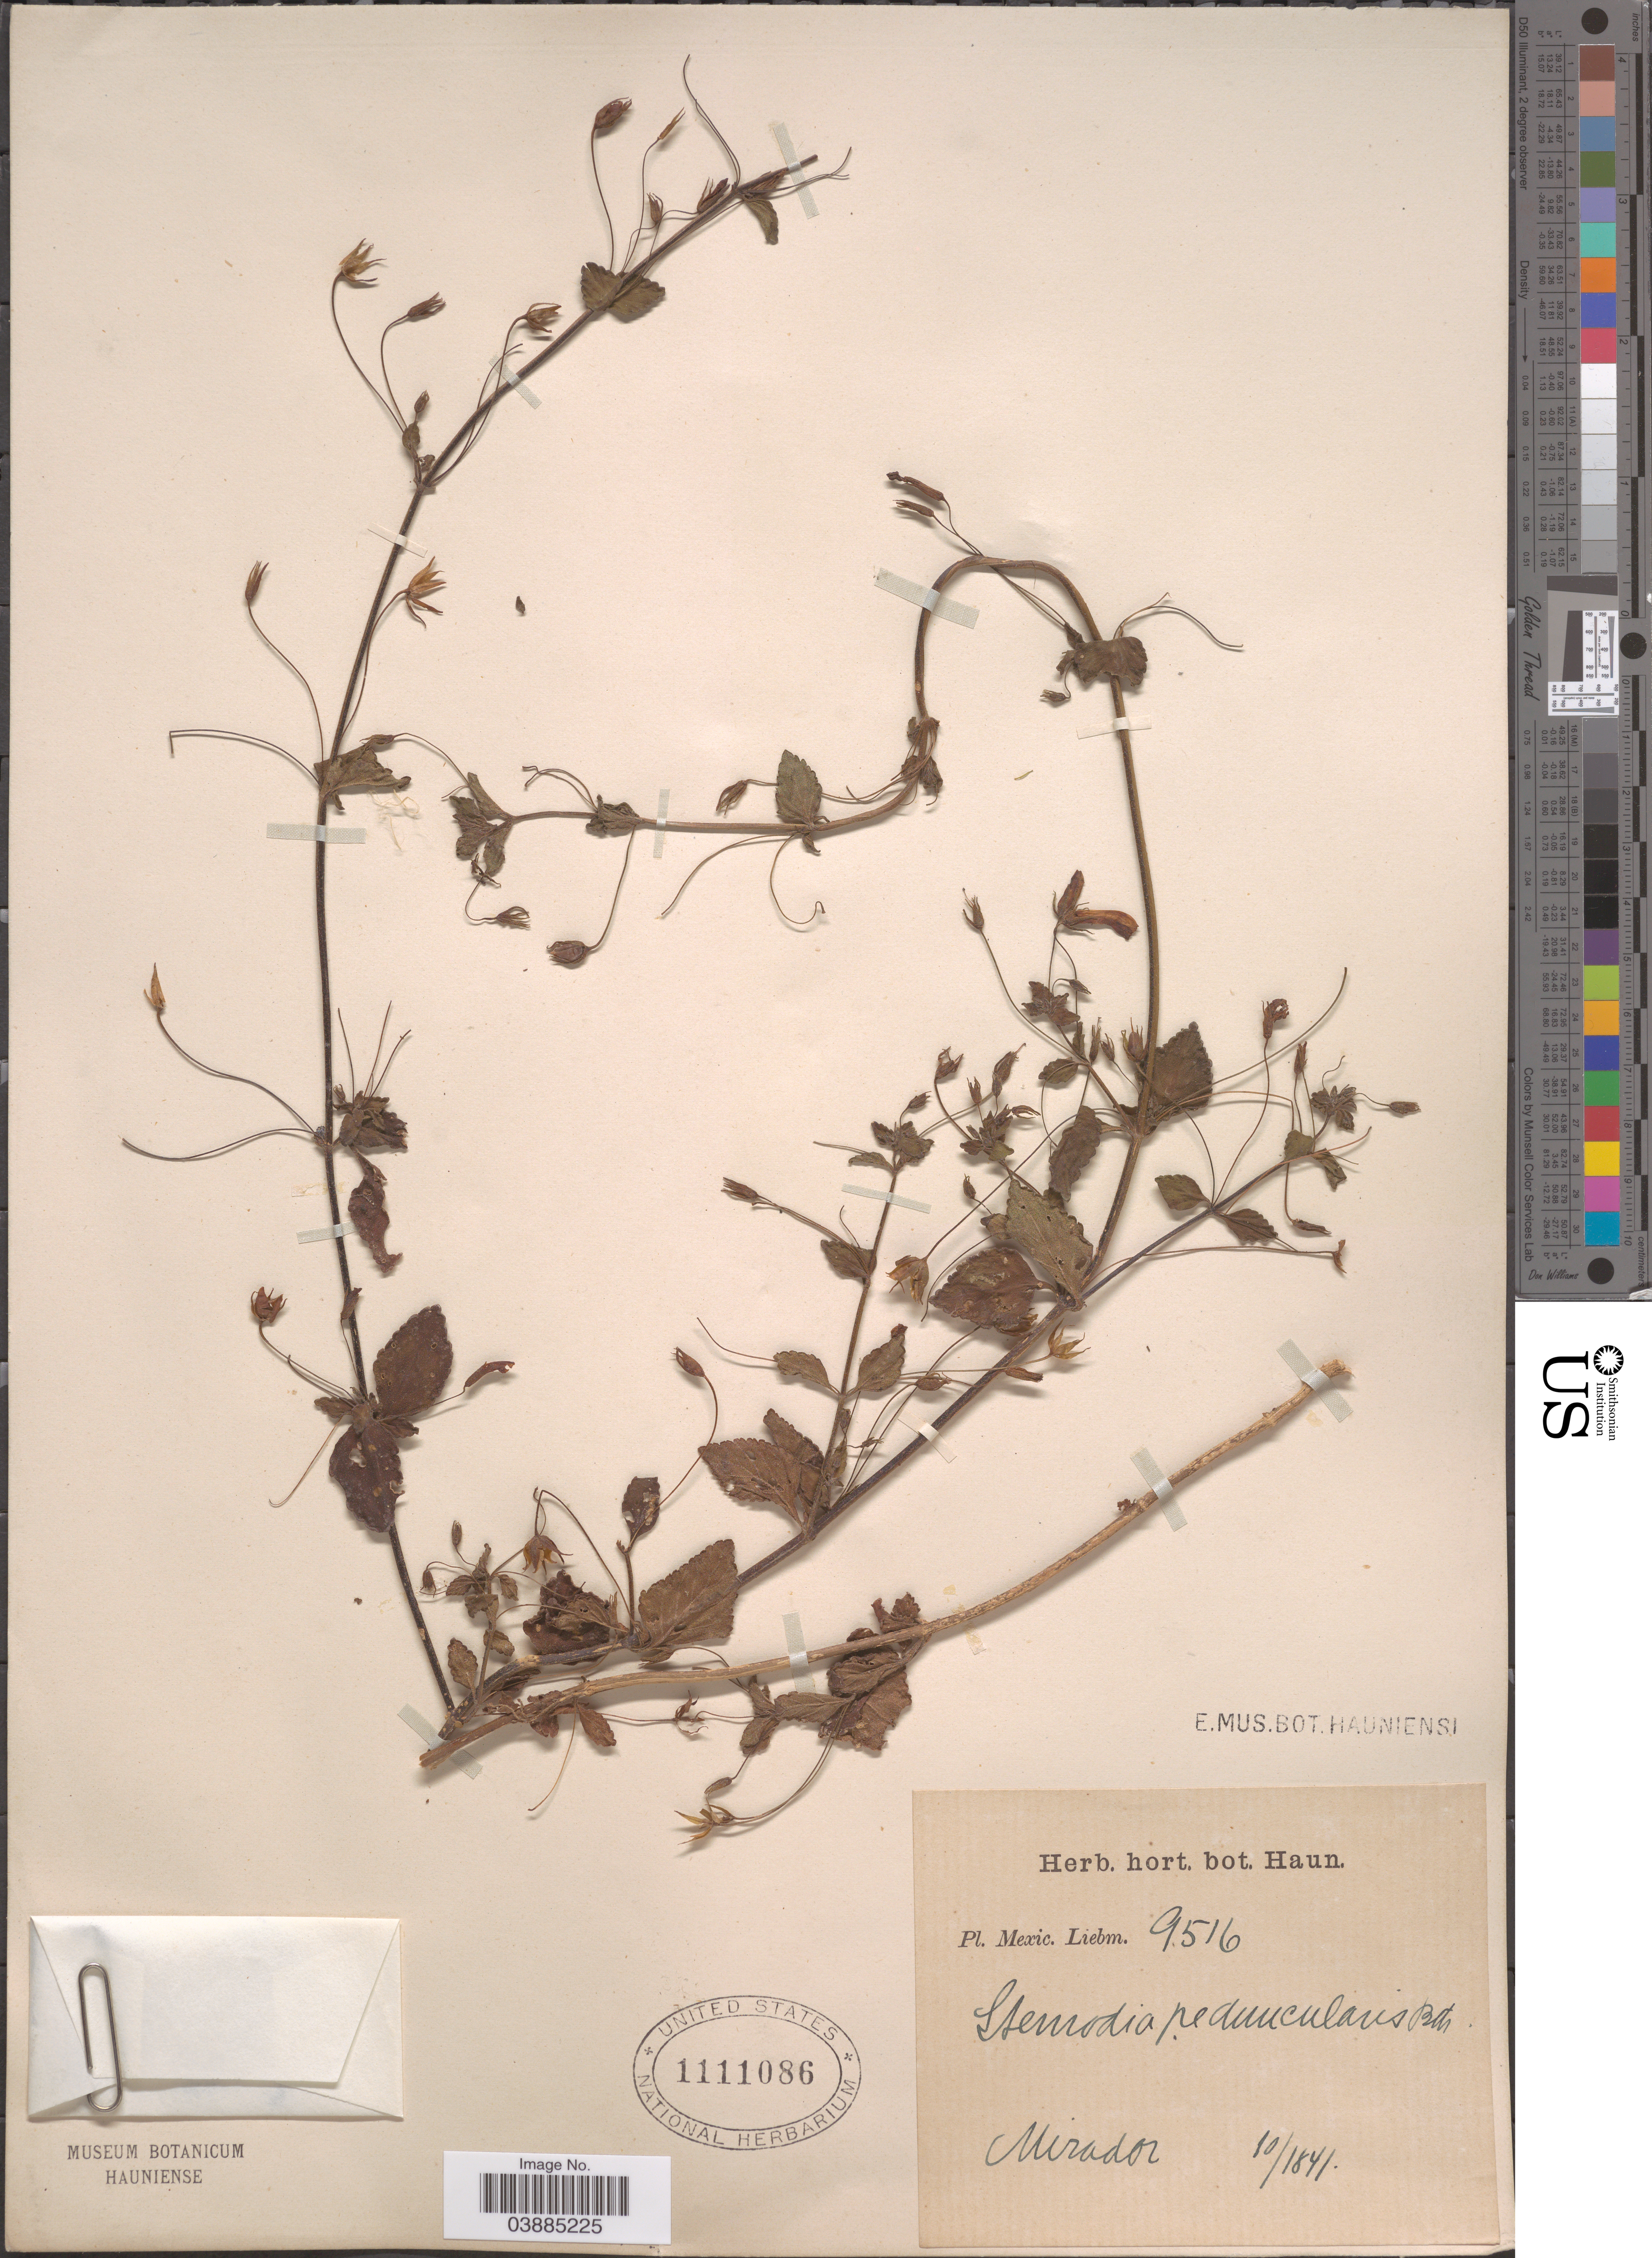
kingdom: Plantae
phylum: Tracheophyta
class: Magnoliopsida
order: Lamiales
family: Plantaginaceae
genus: Stemodia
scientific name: Stemodia pubescens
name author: (R. Br.) W.R. Barker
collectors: Liebm.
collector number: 9516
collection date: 1841-10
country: Mexico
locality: Mirador.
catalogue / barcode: US 1111086